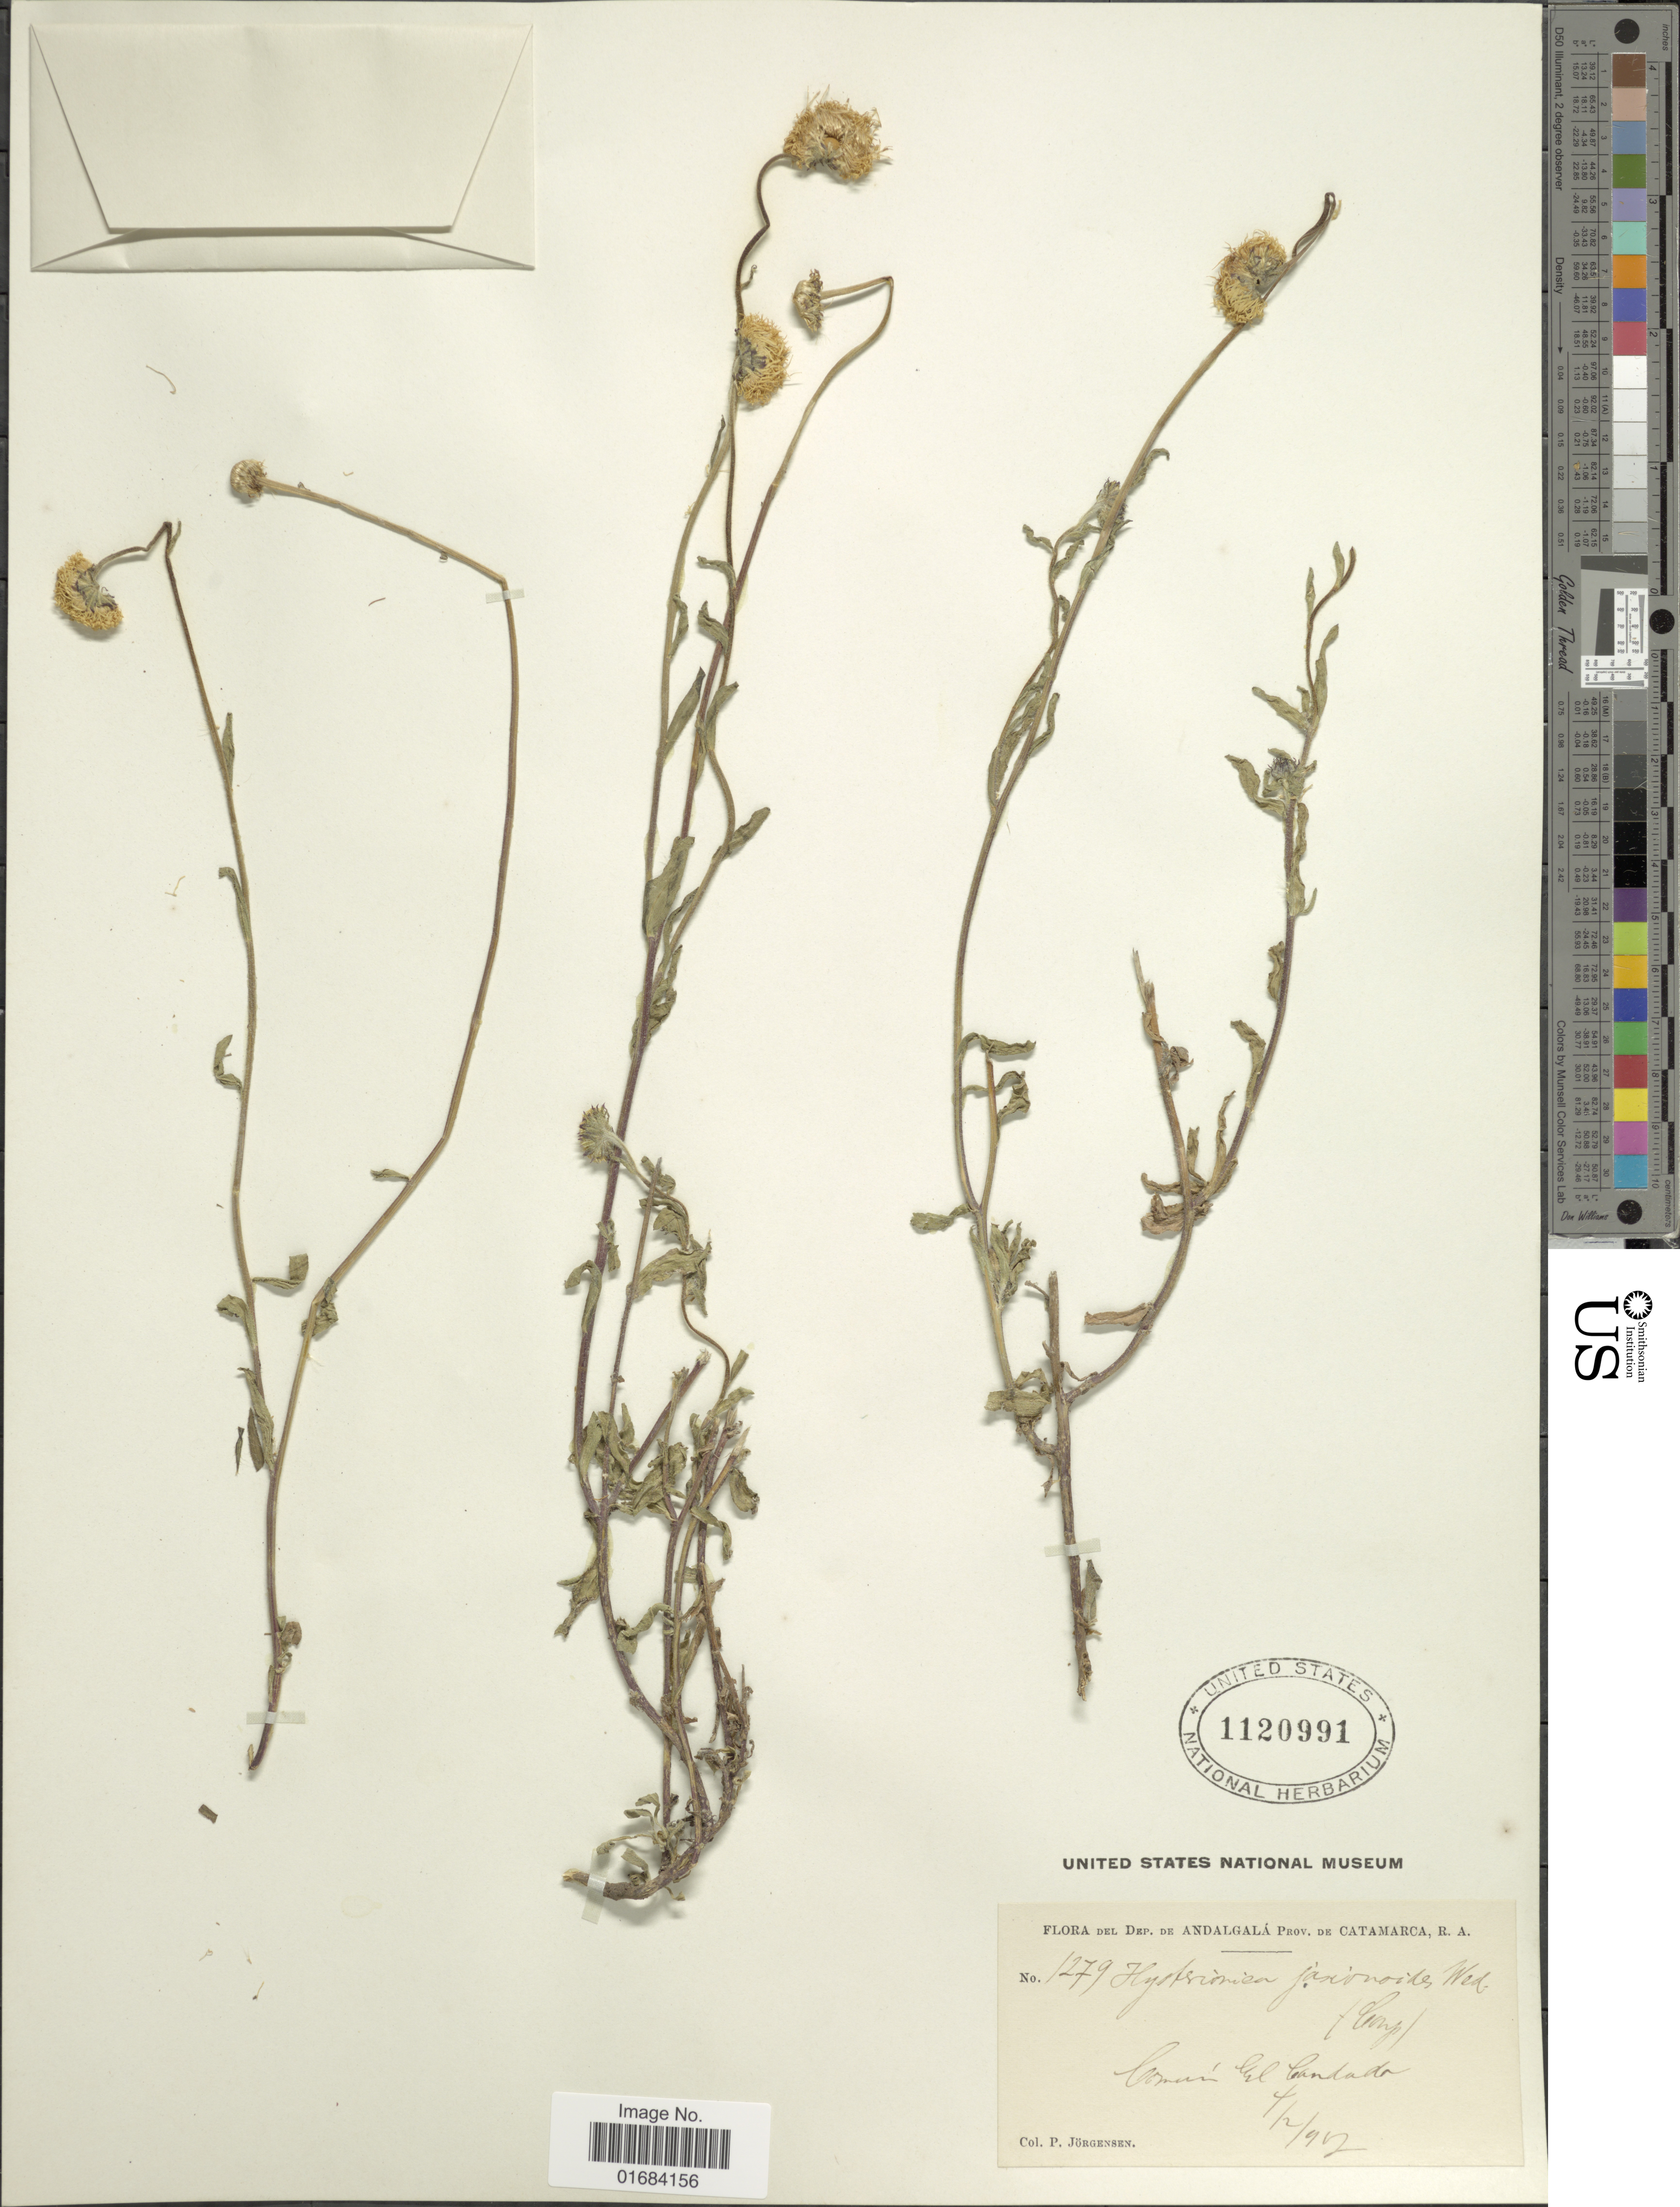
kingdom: Plantae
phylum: Tracheophyta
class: Magnoliopsida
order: Asterales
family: Asteraceae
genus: Hysterionica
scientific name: Hysterionica jasionoides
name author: Willd.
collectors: P. Jörgensen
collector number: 1279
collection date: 1912-02-04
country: Argentina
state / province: Catamarca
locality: Dep. de Andalgalá, R.A., Comune El Candado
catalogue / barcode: US 1120991